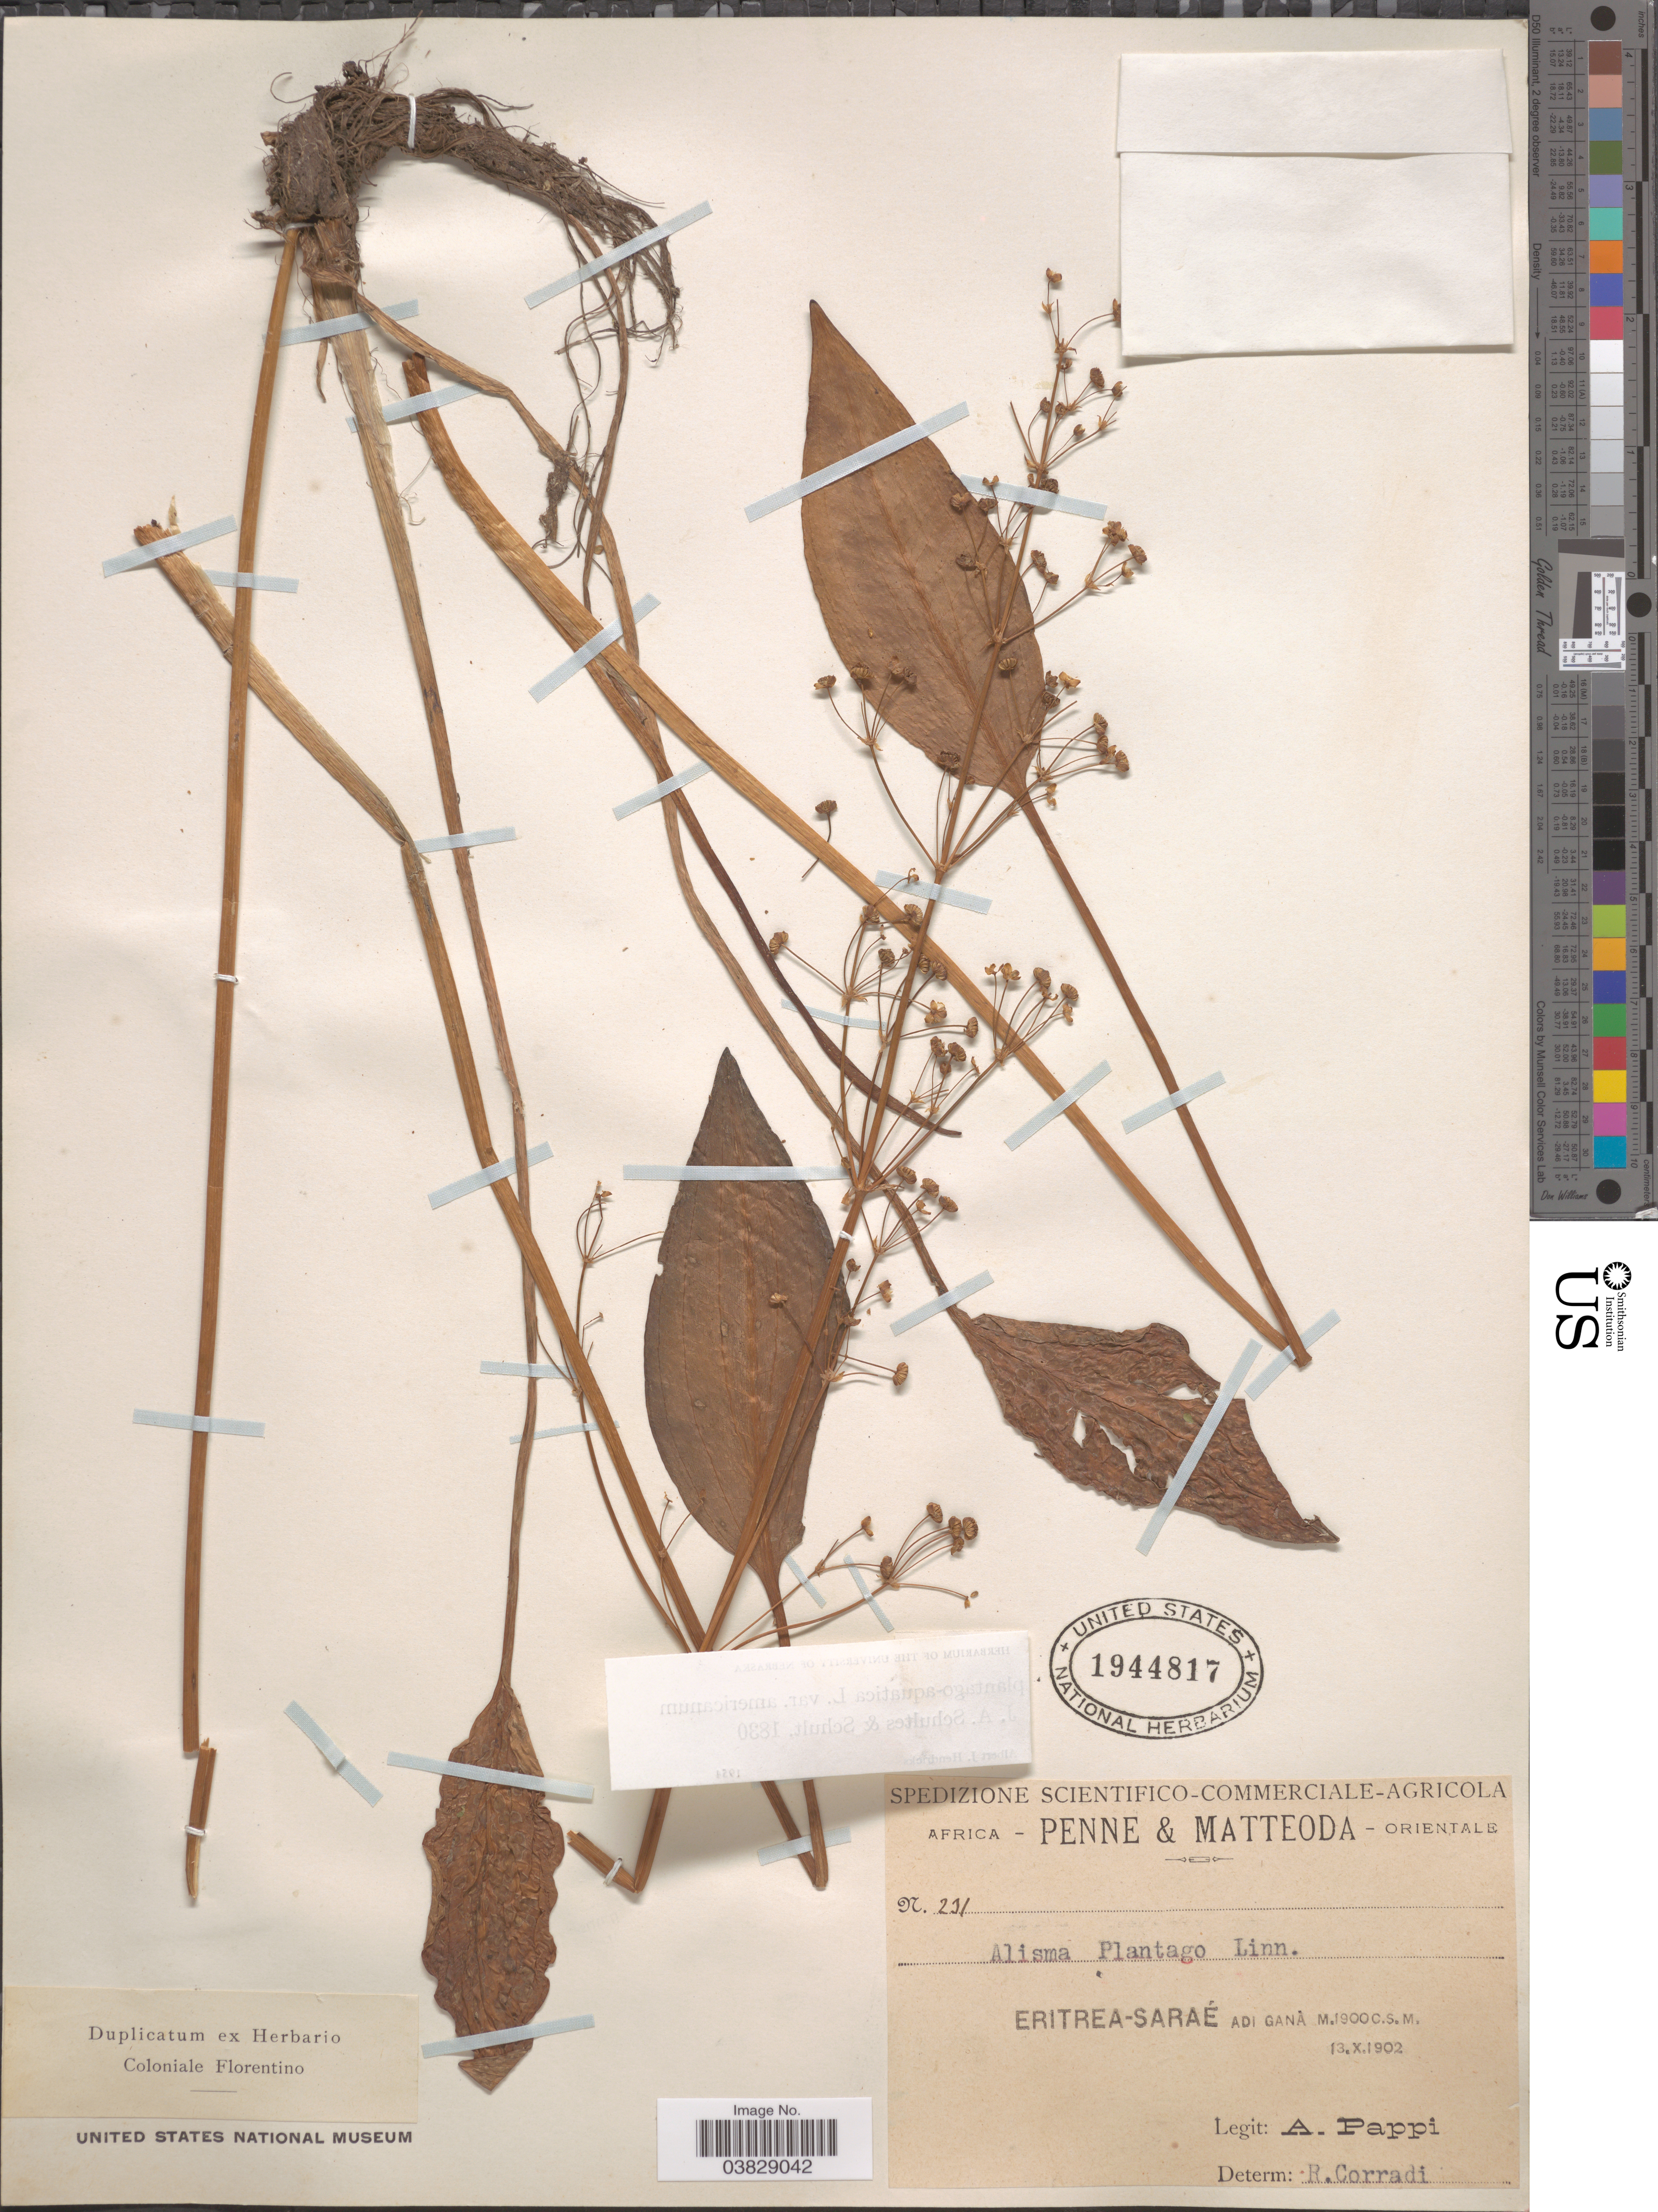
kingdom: Plantae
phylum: Tracheophyta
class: Liliopsida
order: Alismatales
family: Alismataceae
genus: Alisma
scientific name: Alisma plantago-aquatica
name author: L.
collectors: A. Pappi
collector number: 231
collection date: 1902-10-13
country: Eritrea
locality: Penne & Matteoda-Orientale. Eritrea-Saraé adi Ganá.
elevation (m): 1900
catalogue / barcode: US 1944817